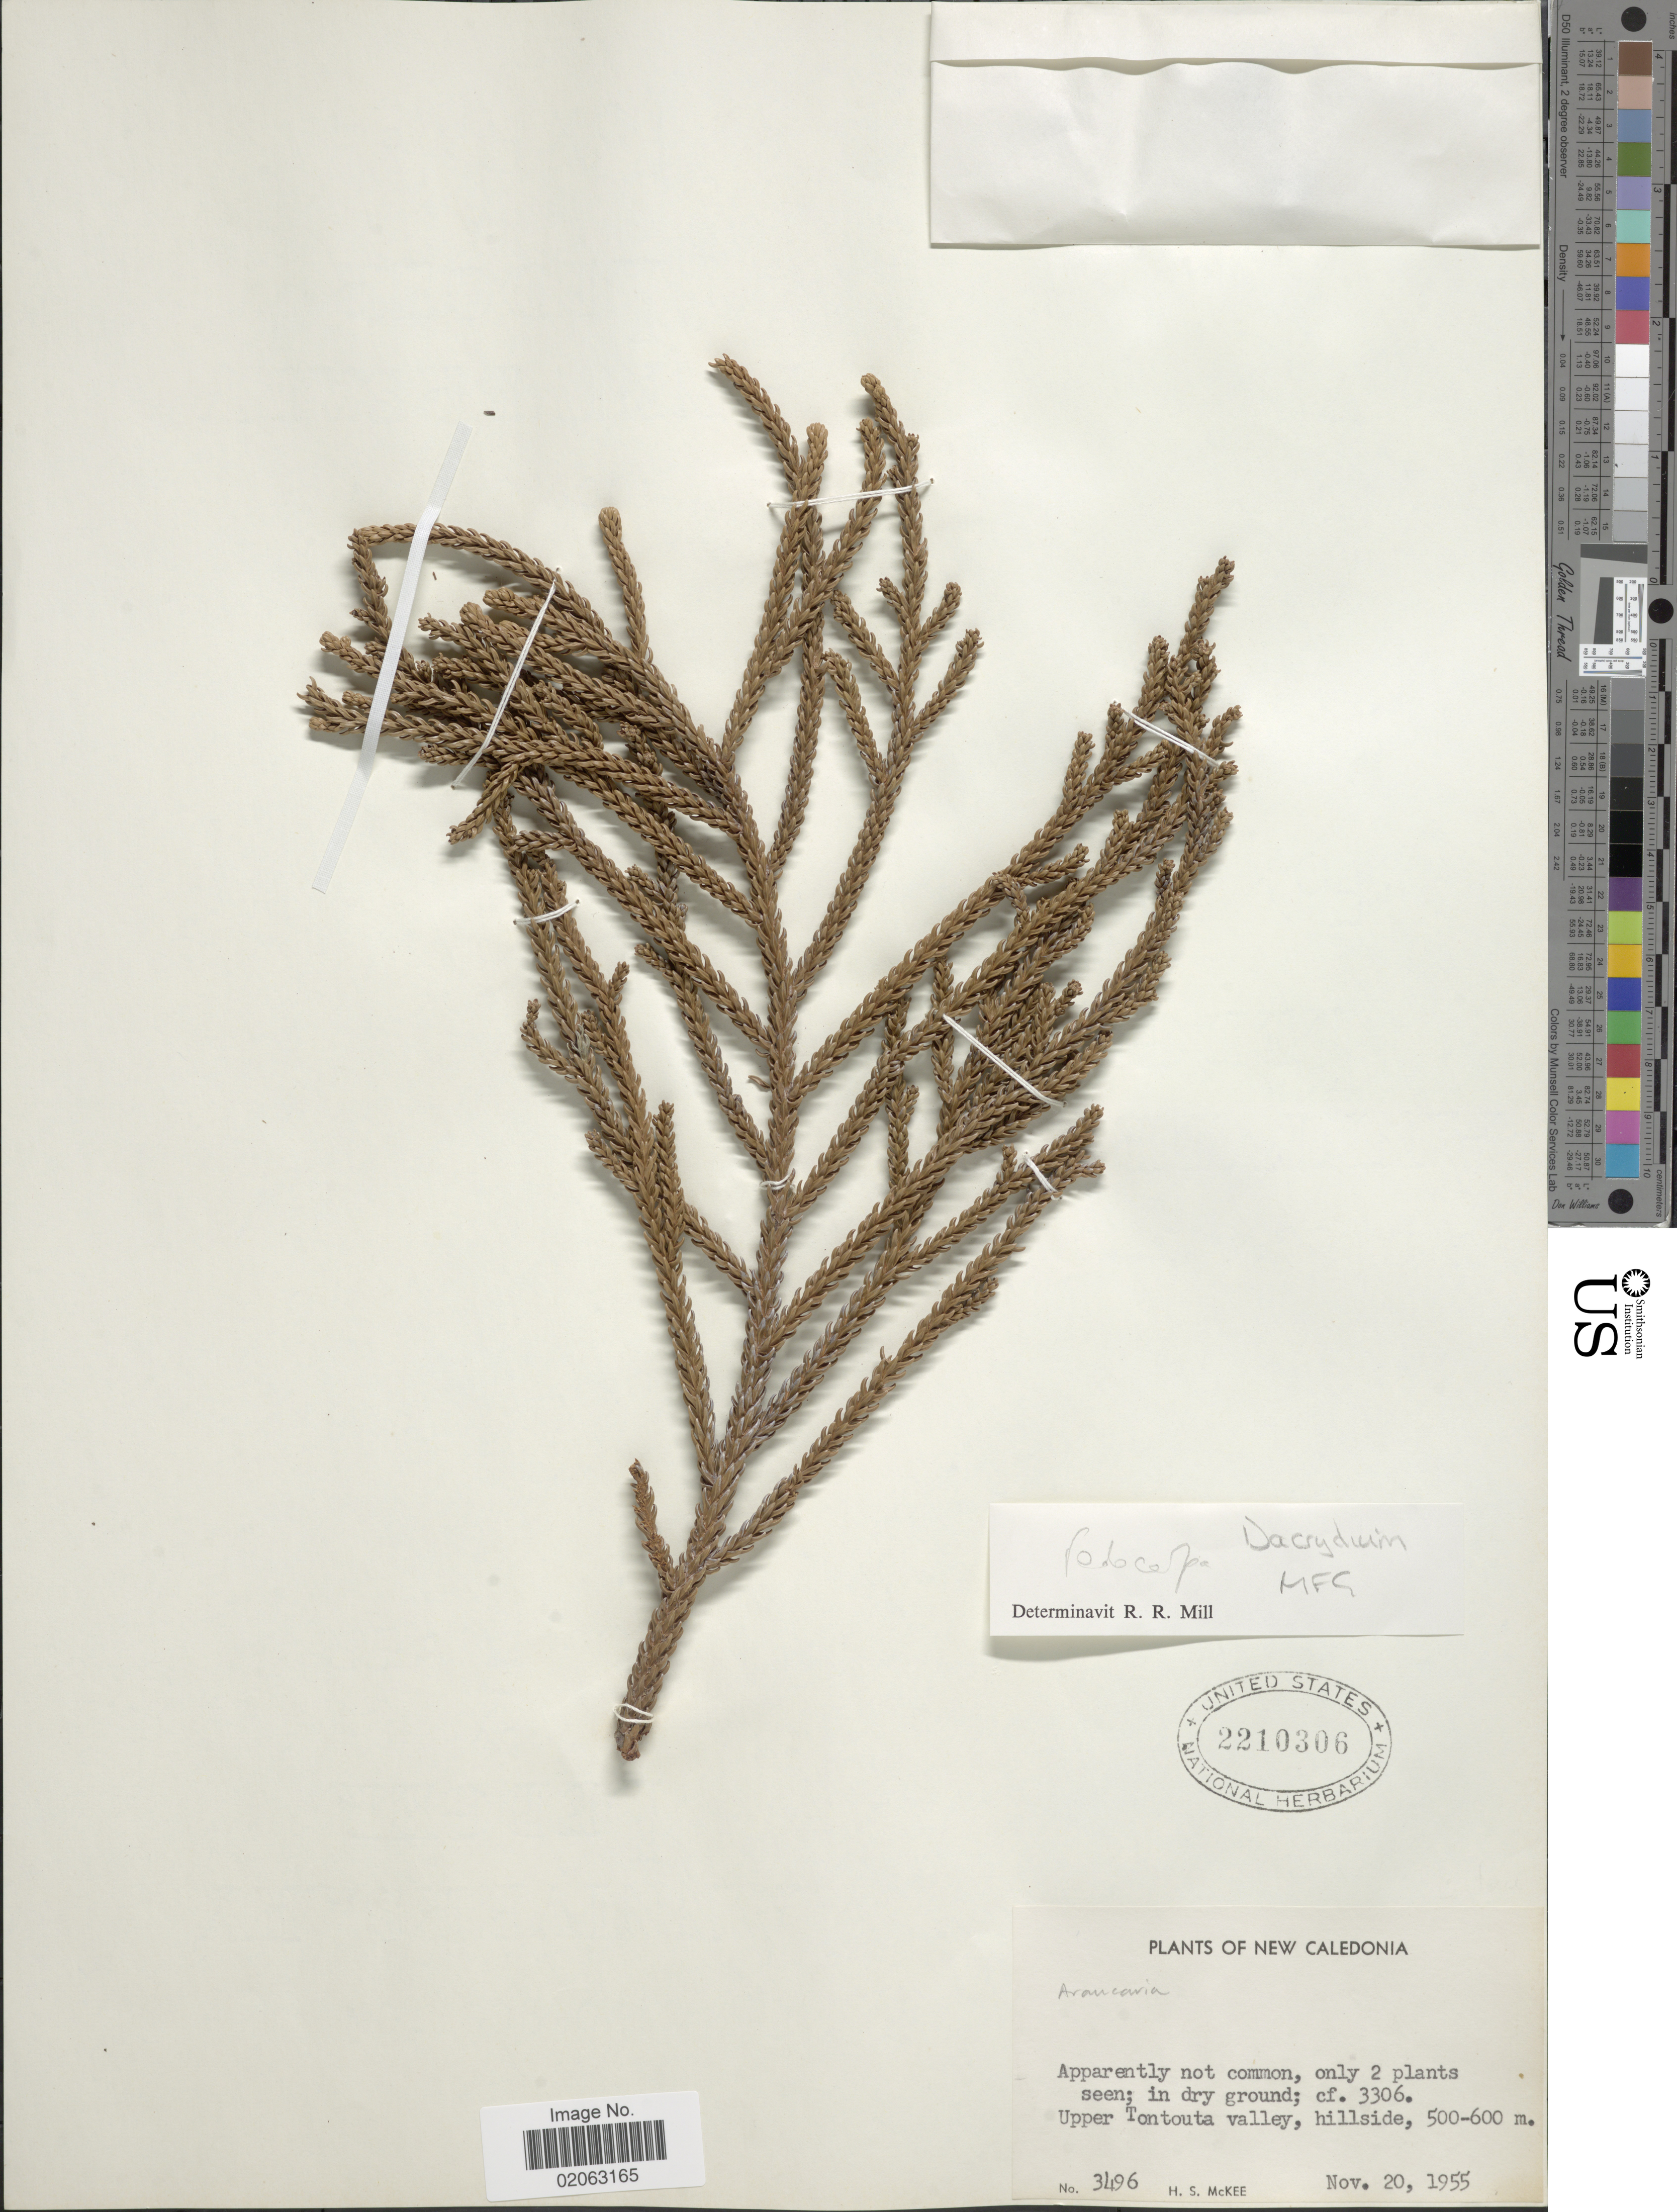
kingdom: Plantae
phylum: Tracheophyta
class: Pinopsida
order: Pinales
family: Araucariaceae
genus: Araucaria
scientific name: Araucaria sp.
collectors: H. S. McKee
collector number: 3496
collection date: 1955-11-20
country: New Caledonia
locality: Upper Tontouta valley, hillside.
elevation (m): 500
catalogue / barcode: US 2210306